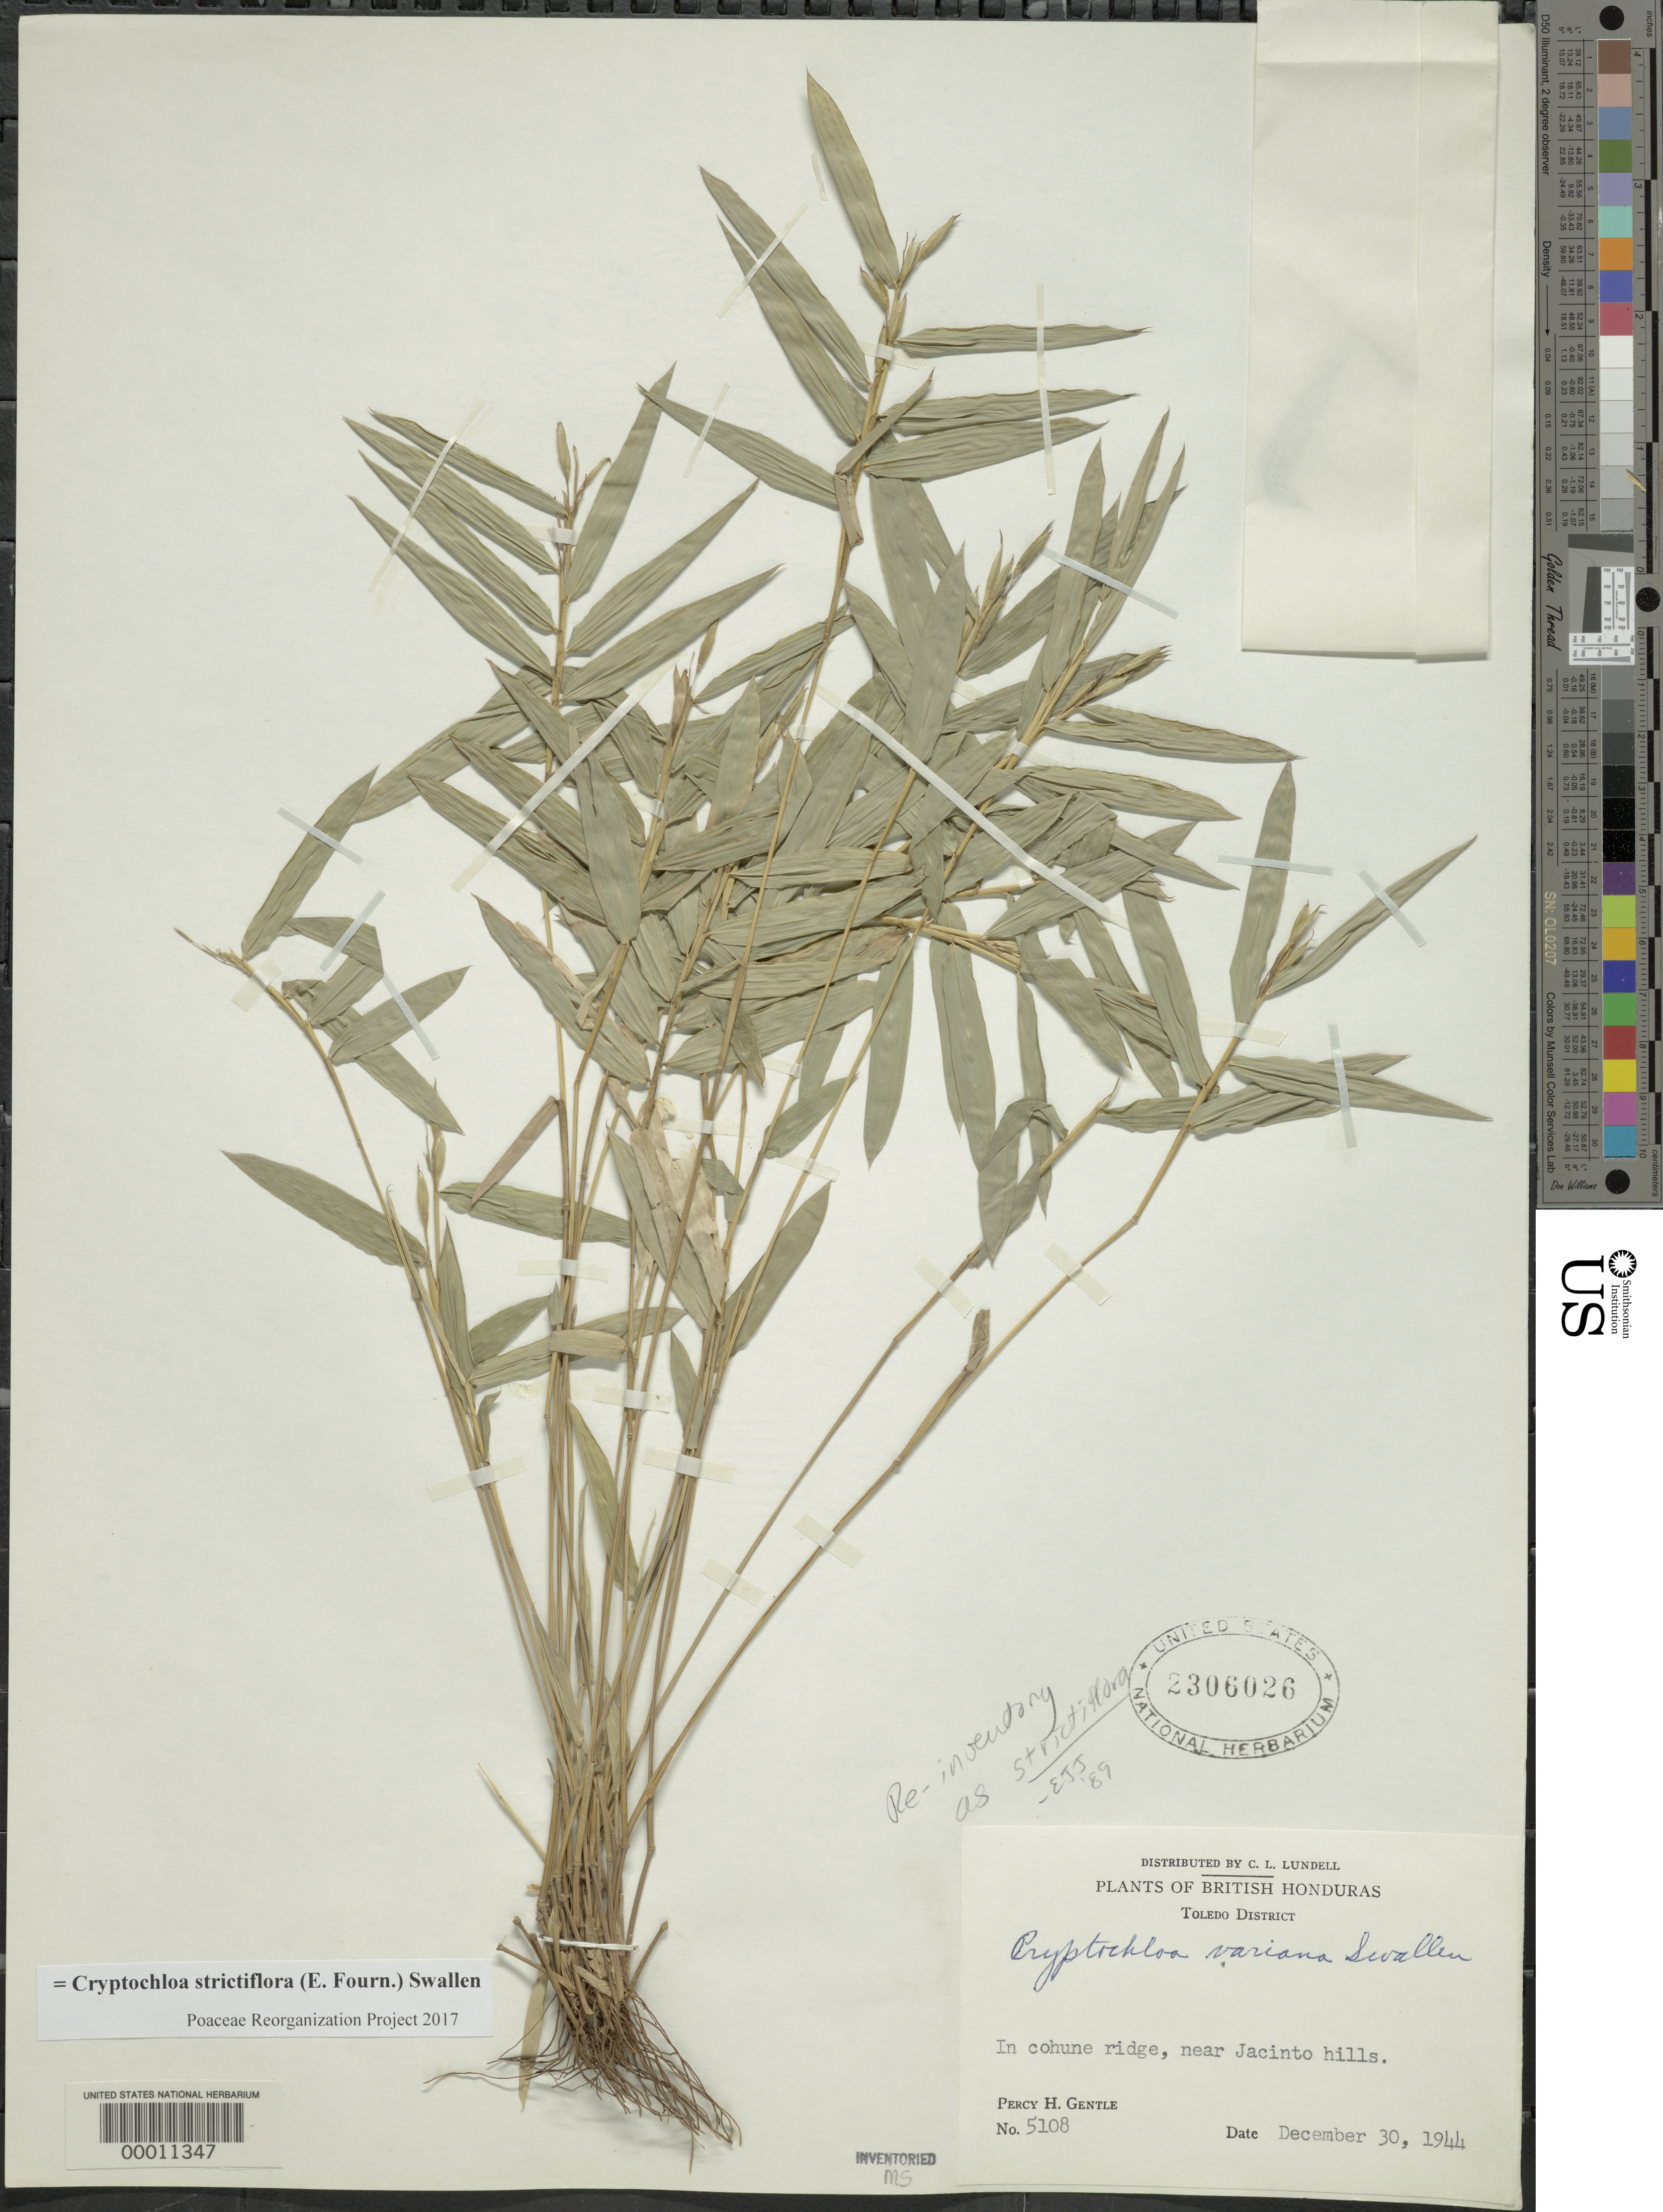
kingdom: Plantae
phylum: Tracheophyta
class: Liliopsida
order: Poales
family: Poaceae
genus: Cryptochloa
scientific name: Cryptochloa strictiflora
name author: (E. Fourn.) Swallen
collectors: P. H. Gentle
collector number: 5108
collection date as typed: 30 Dec 1944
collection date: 1944-12-30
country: Belize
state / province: Toledo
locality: Near Jacinto Hills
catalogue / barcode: US 2306026